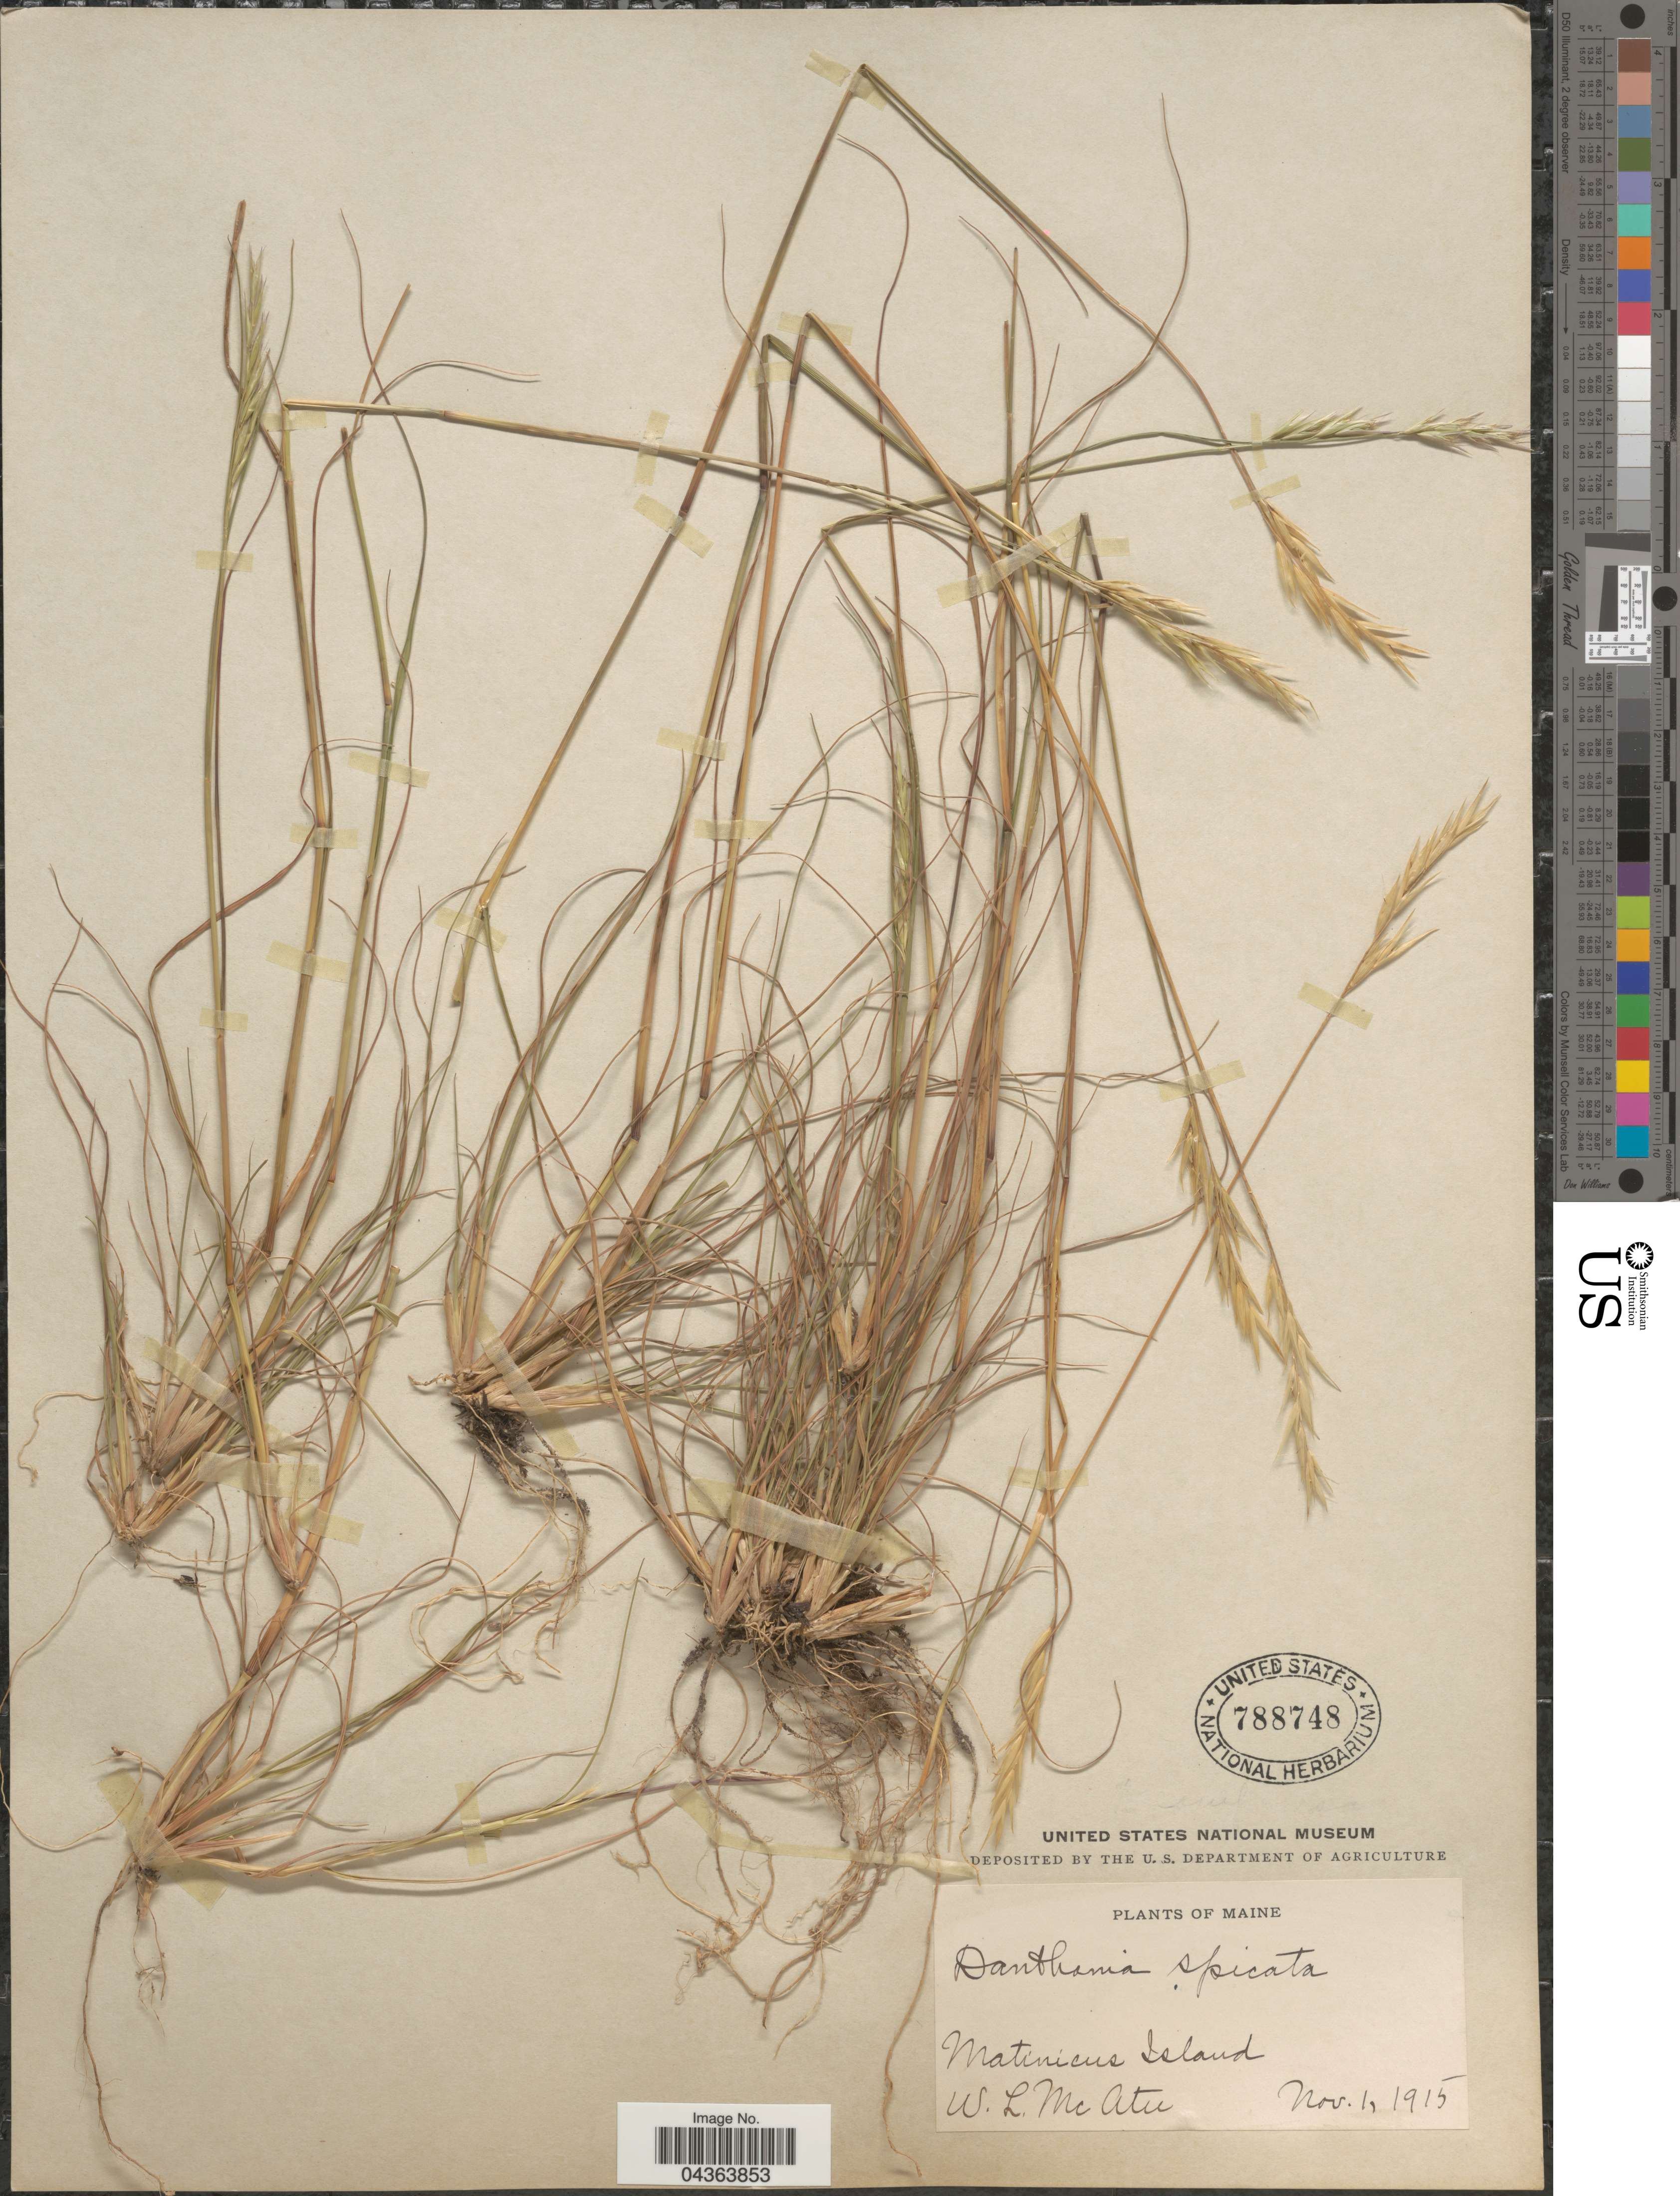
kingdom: Plantae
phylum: Tracheophyta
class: Liliopsida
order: Poales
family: Poaceae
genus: Danthonia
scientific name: Danthonia spicata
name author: (L.) P. Beauv. ex Roem. & Schult.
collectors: W. McAtee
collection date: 1915-11-01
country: United States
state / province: Maine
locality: Matinicus Island.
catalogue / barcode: US 788748